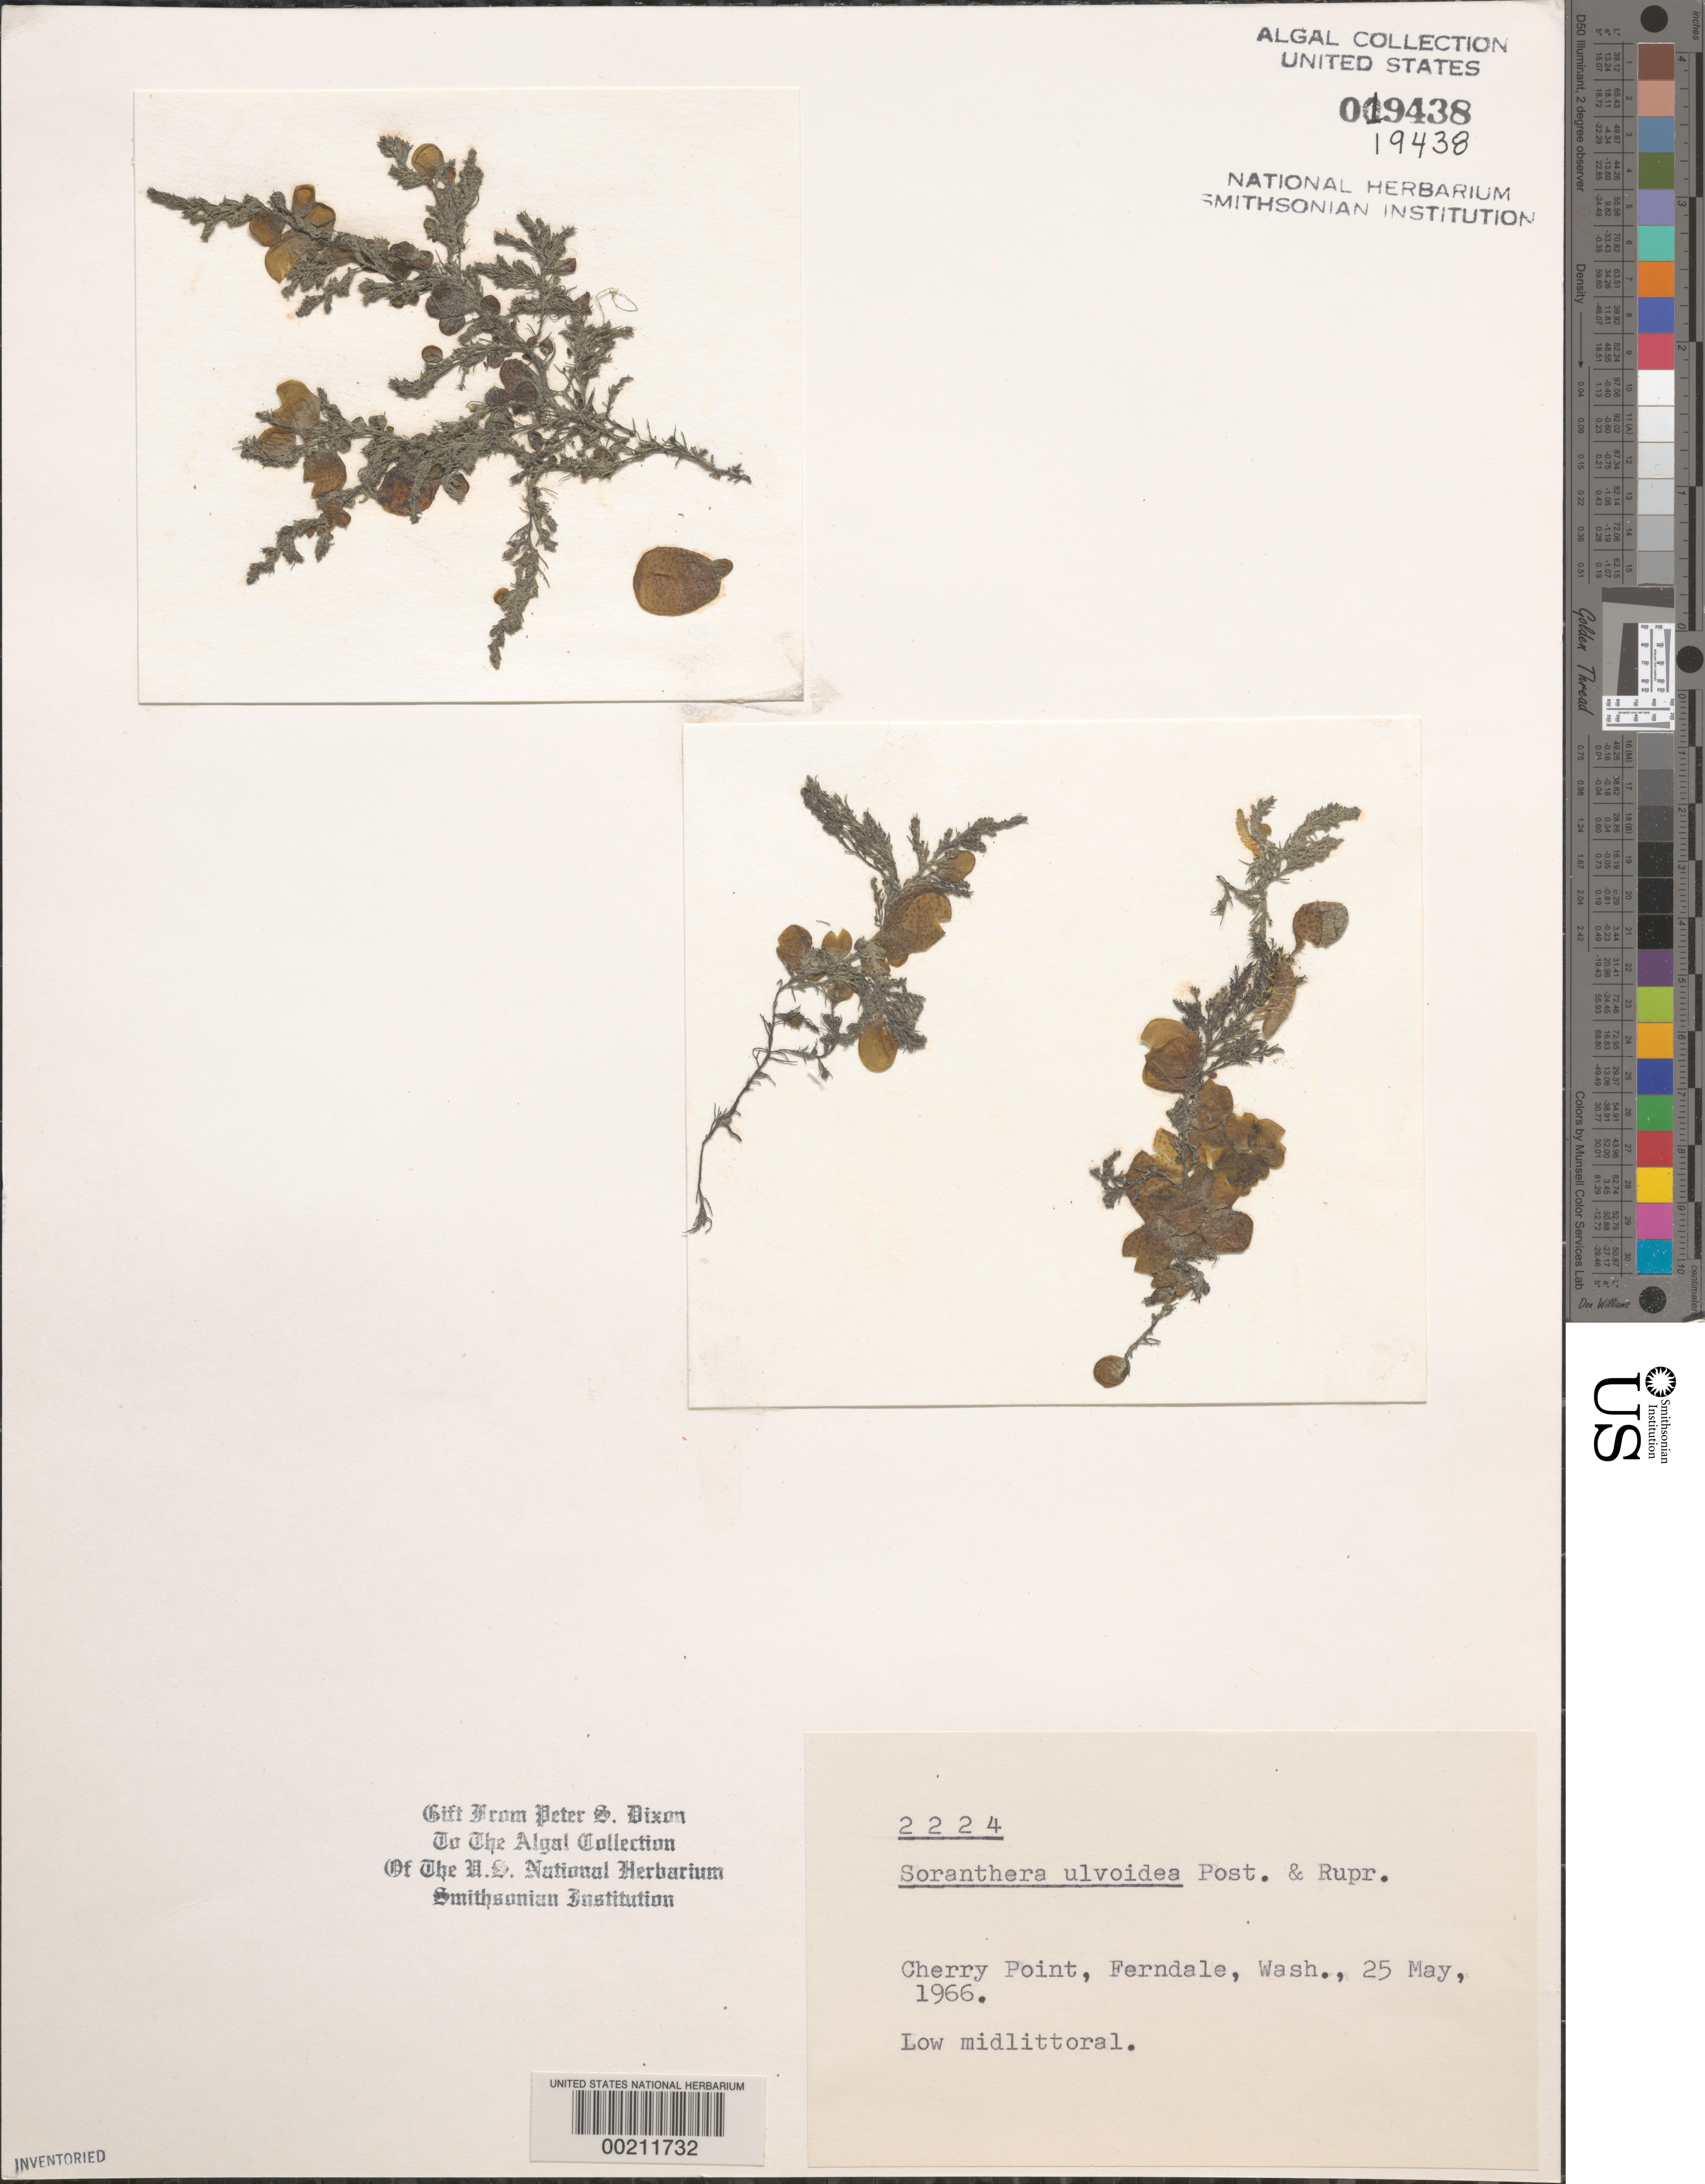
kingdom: Chromista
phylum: Ochrophyta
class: Phaeophyceae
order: Dictyosiphonales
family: Punctariaceae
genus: Soranthera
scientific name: Soranthera ulvoidea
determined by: Dixon, P. S.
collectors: P. S. Dixon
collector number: PSD 2224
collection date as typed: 25 May 1966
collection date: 1966-05-25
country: United States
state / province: Washington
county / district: Whatcom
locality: Ferndale, Cherry Point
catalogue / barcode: US 19438